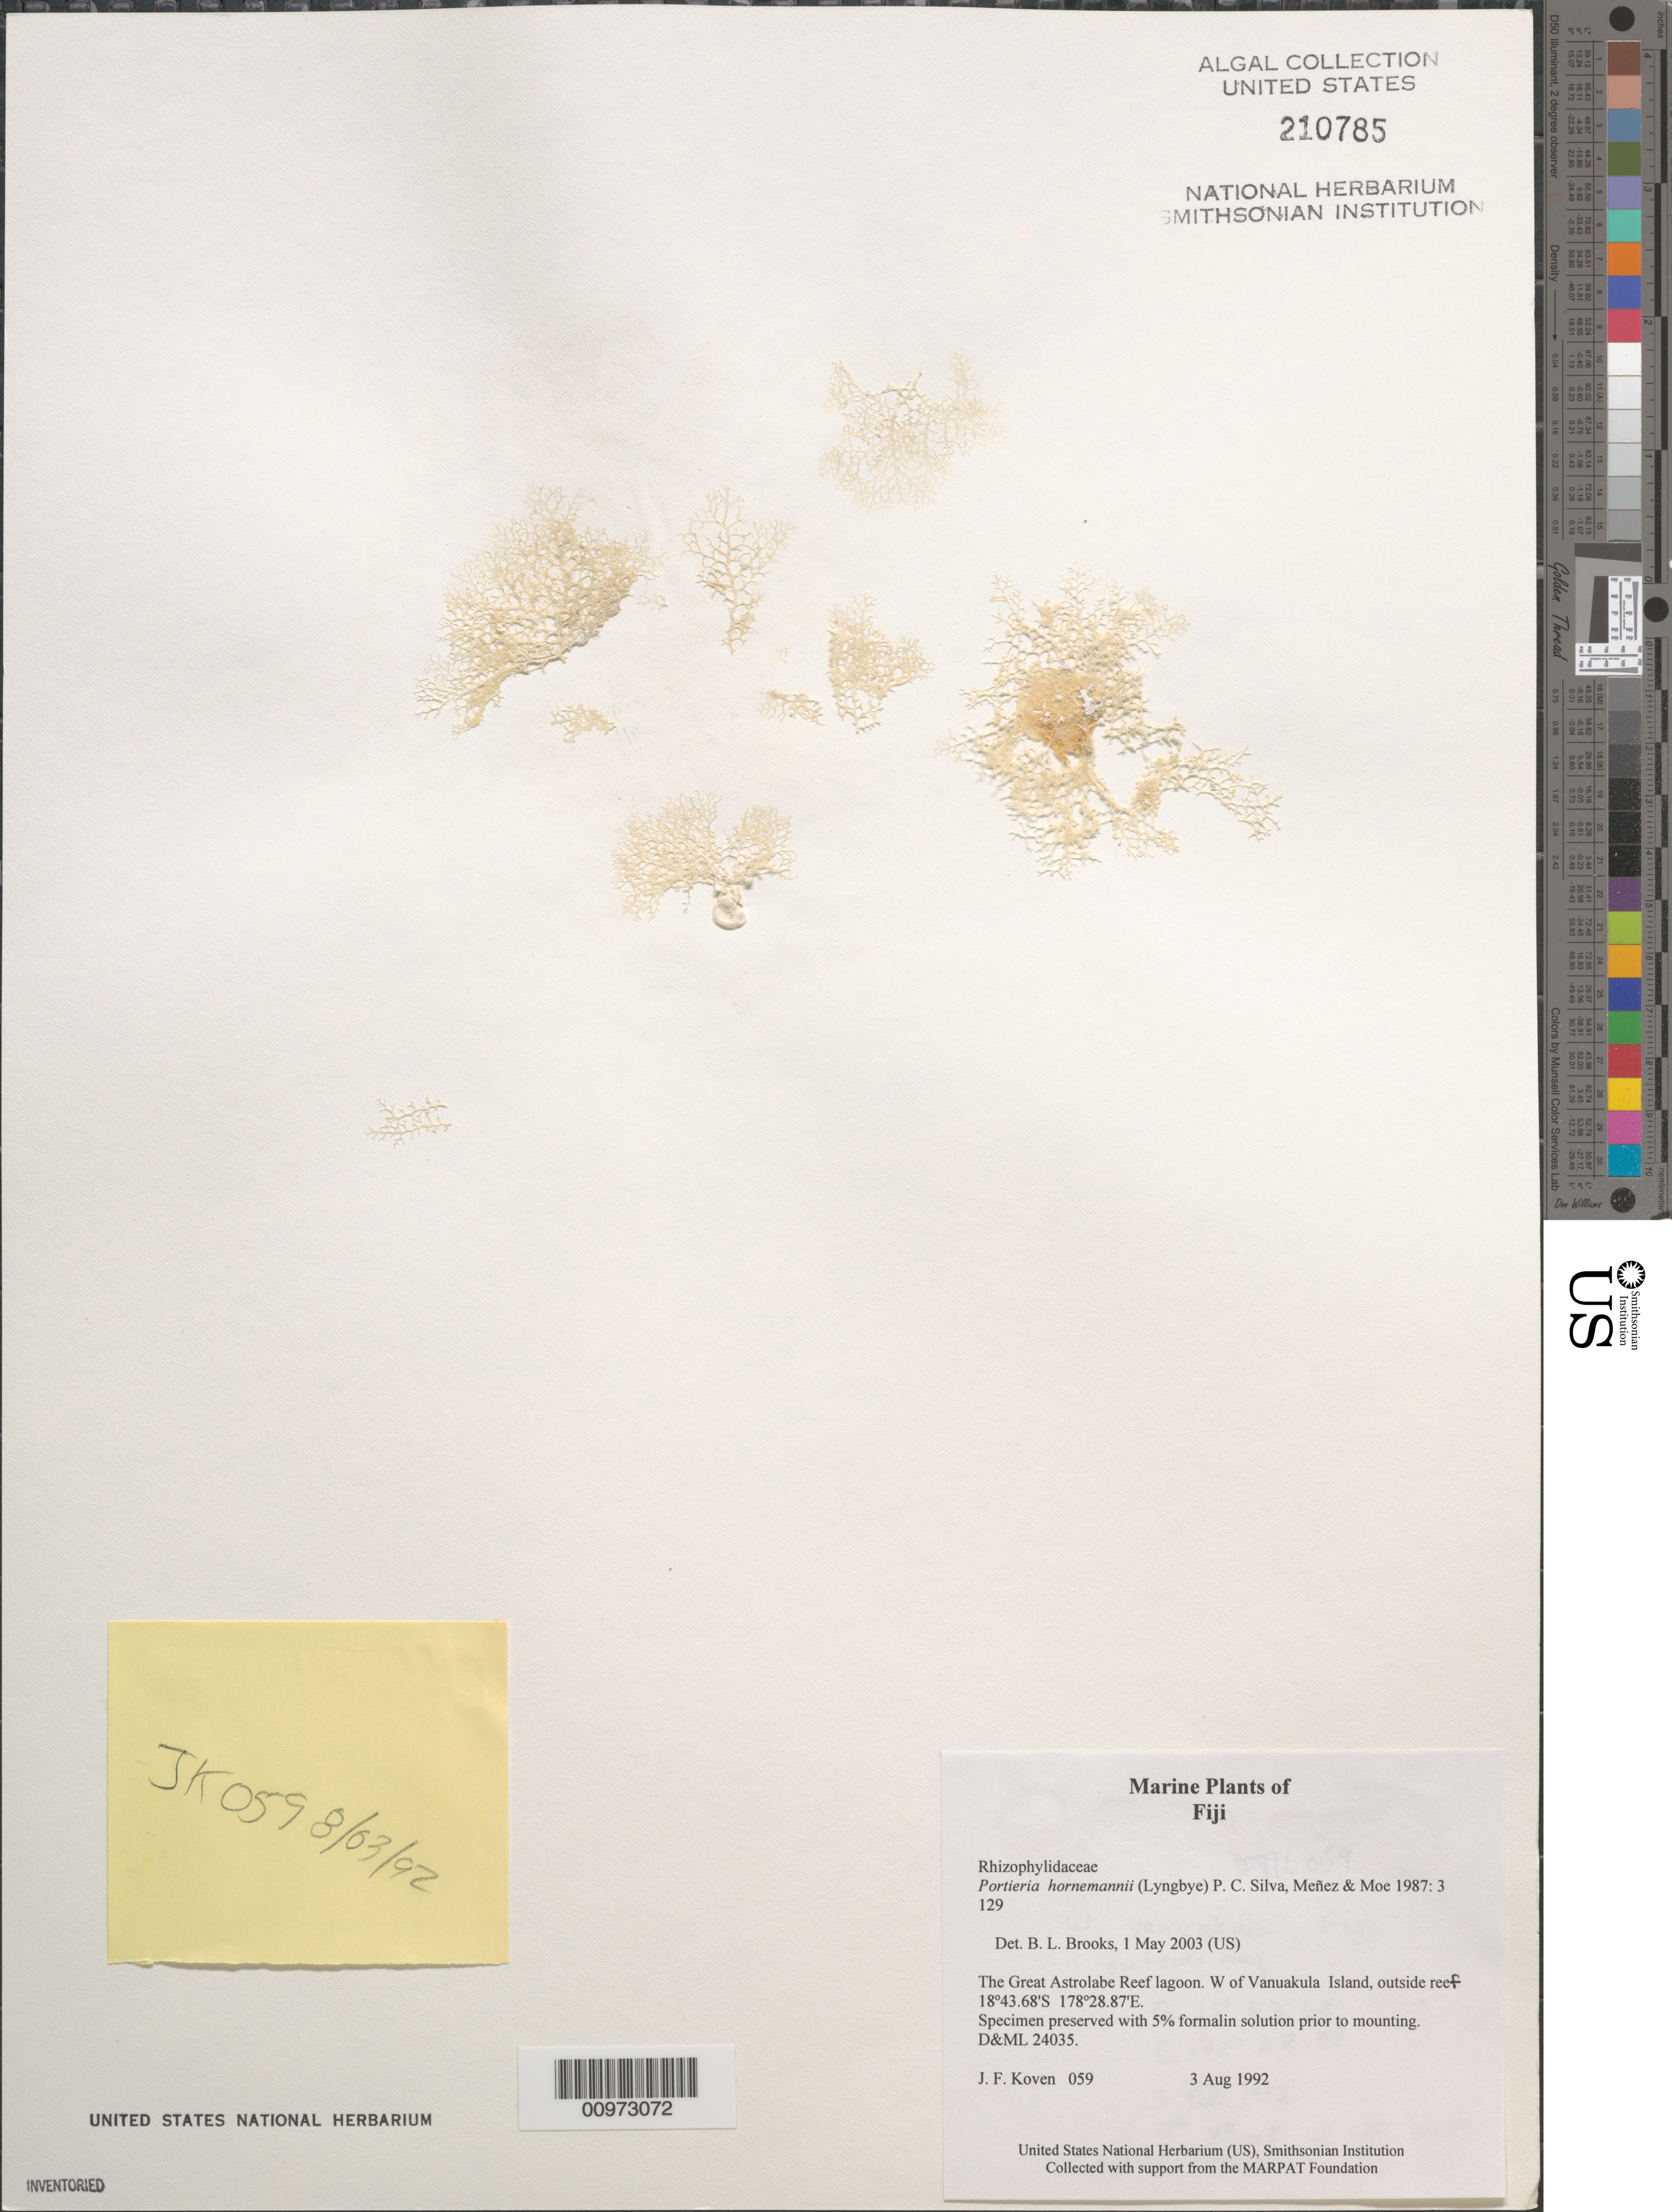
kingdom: Plantae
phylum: Rhodophyta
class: Florideophyceae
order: Gigartinales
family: Rhizophyllidaceae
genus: Portieria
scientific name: Portieria hornemannii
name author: (Lyngbye) P.C. Silva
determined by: Brooks, B. L., (BOT), Smithsonian Institution - National Museum of Natural History (UNITED STATES)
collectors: J. Koven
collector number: D&ML 24035 & Koven 059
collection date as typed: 03 Aug 1992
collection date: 1992-08-03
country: Fiji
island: Great Astrolabe Reef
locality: Great Astrolabe Reef lagoon, west of Vanuakula Island, outside reef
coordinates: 18 43.68'S, 178 28.87'E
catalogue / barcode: US 210785